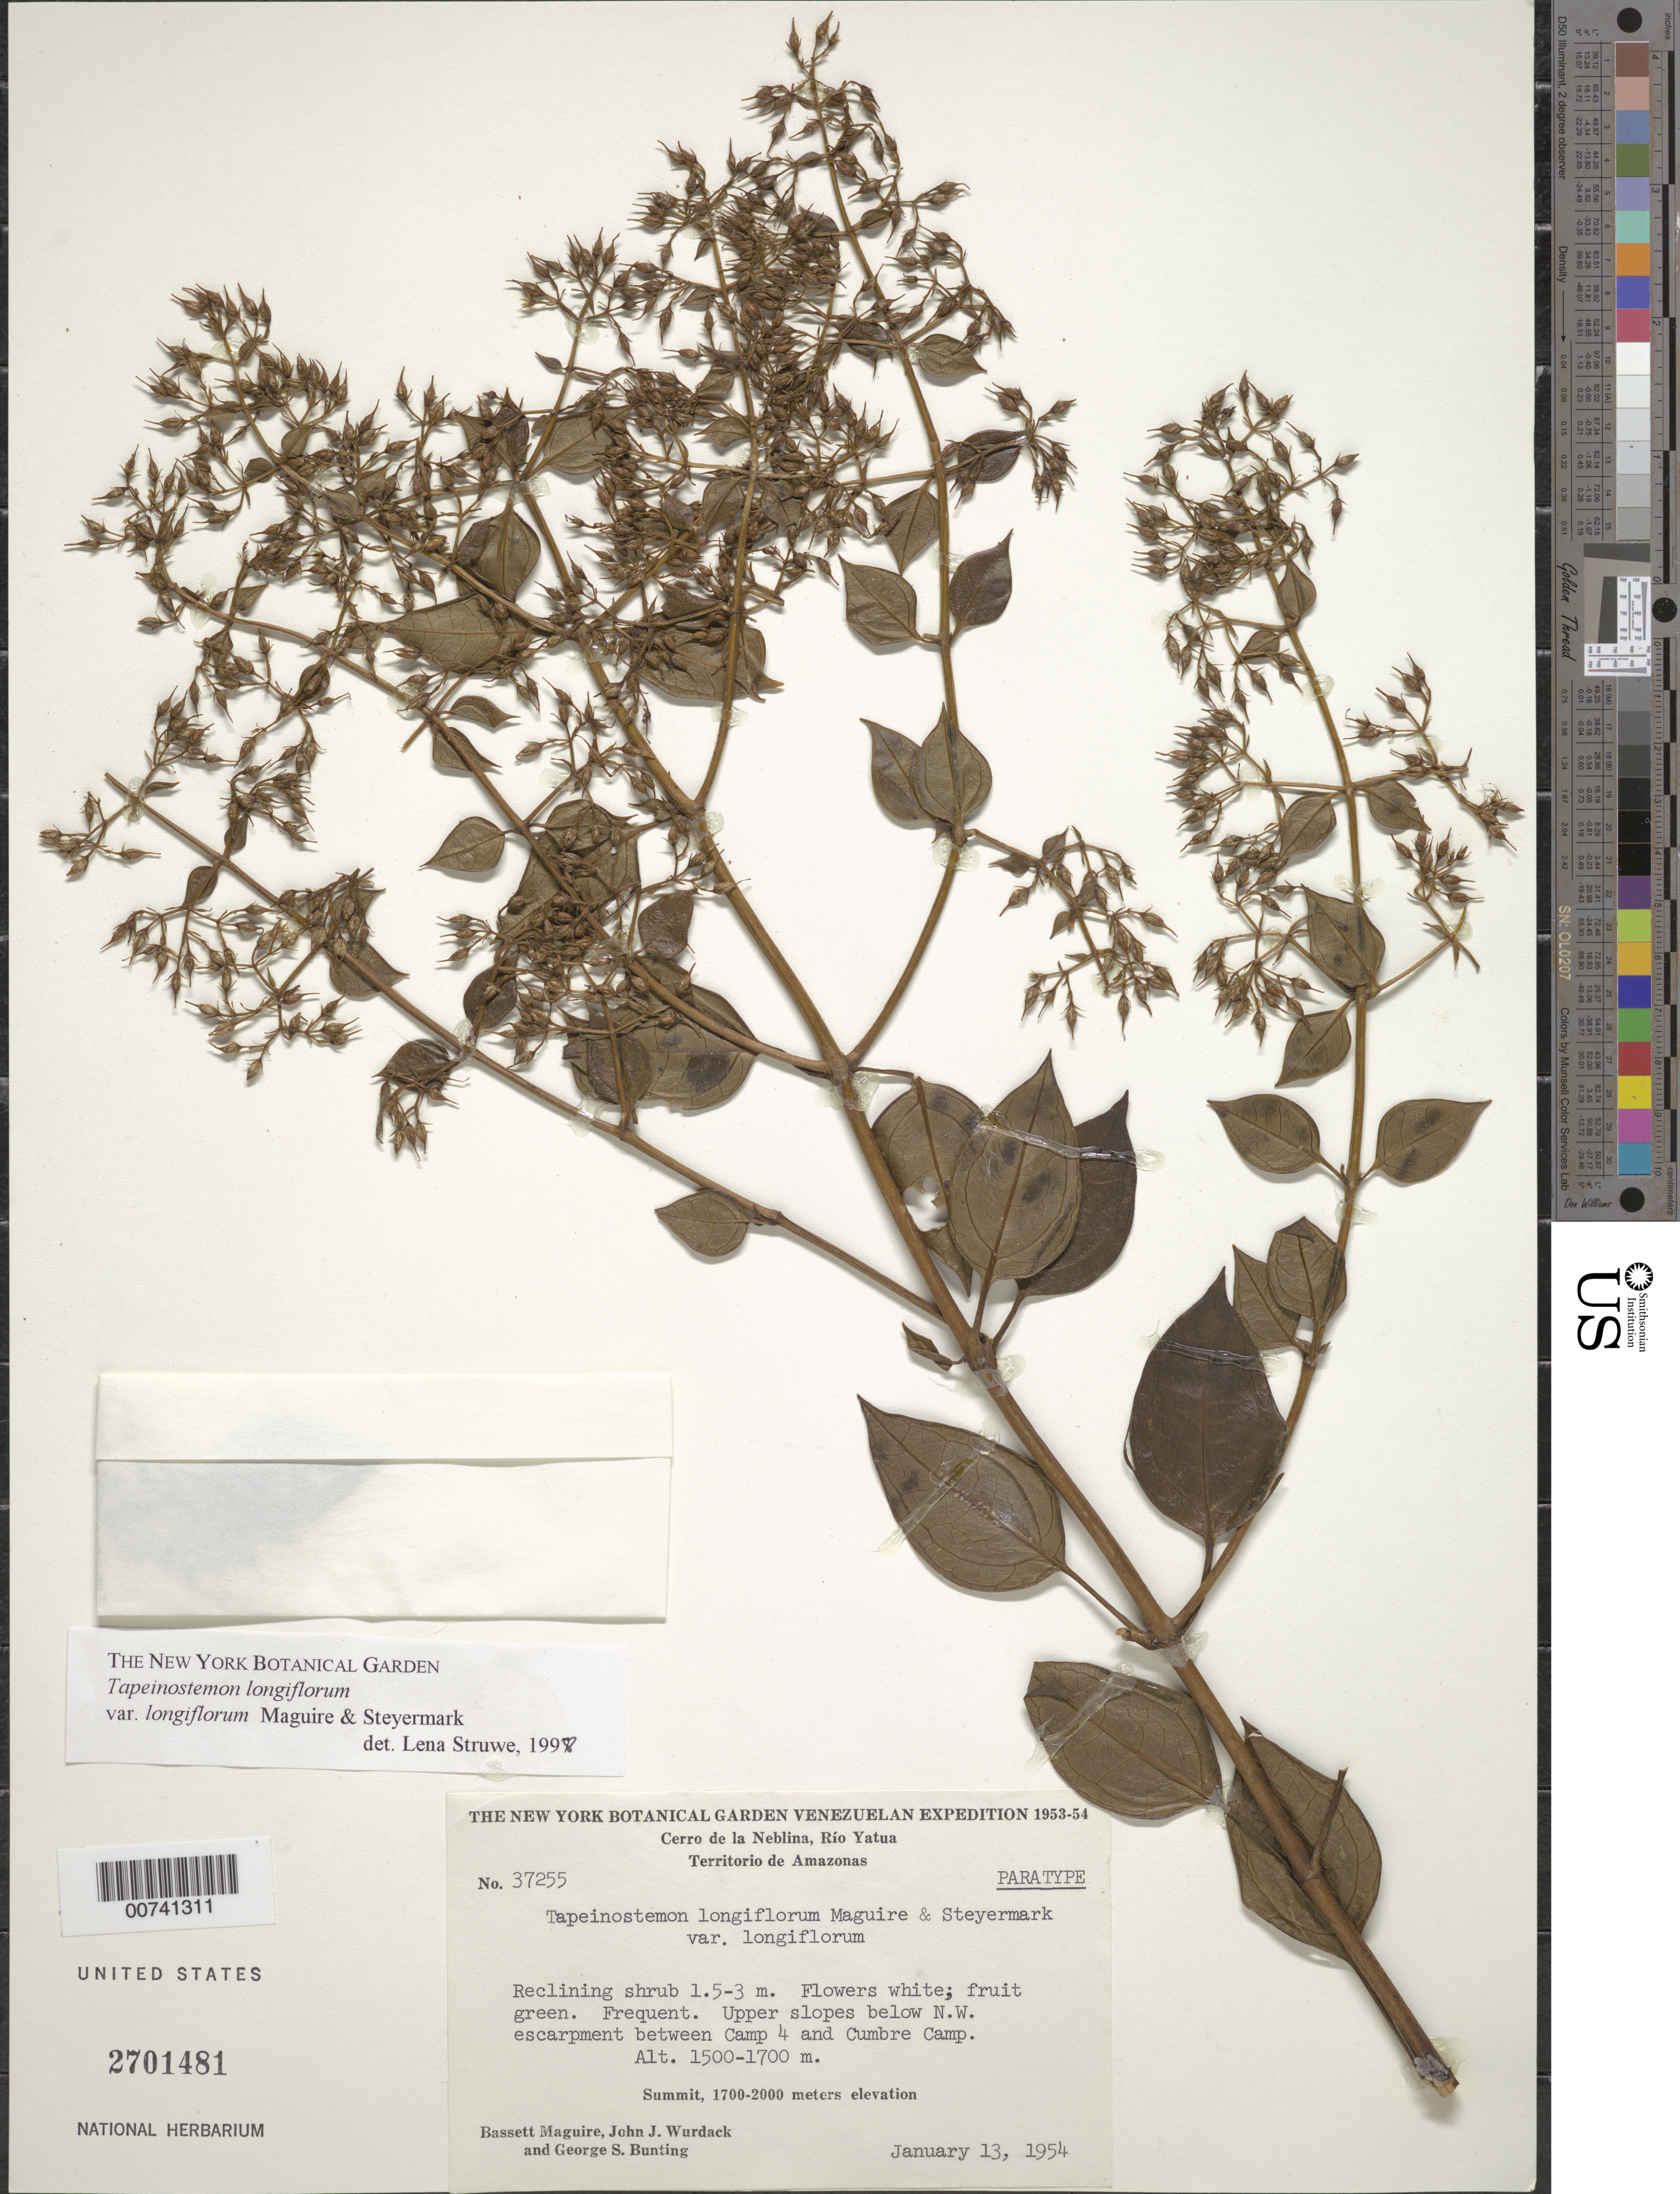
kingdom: Plantae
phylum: Tracheophyta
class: Magnoliopsida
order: Gentianales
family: Gentianaceae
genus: Tapeinostemon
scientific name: Tapeinostemon longiflorum var. longiflorum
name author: Maguire & Steyerm.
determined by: Struwe, L.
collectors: B. Maguire, J. J. Wurdack & G. S. Bunting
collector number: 37255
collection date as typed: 13-Jan-54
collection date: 1954-01-13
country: Venezuela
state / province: Amazonas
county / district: Río Negro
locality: Cerro de la Neblina, Río Yatua, between Camp 4 and Cumbre Camp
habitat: Upper slopes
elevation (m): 1500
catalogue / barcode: US 2702481